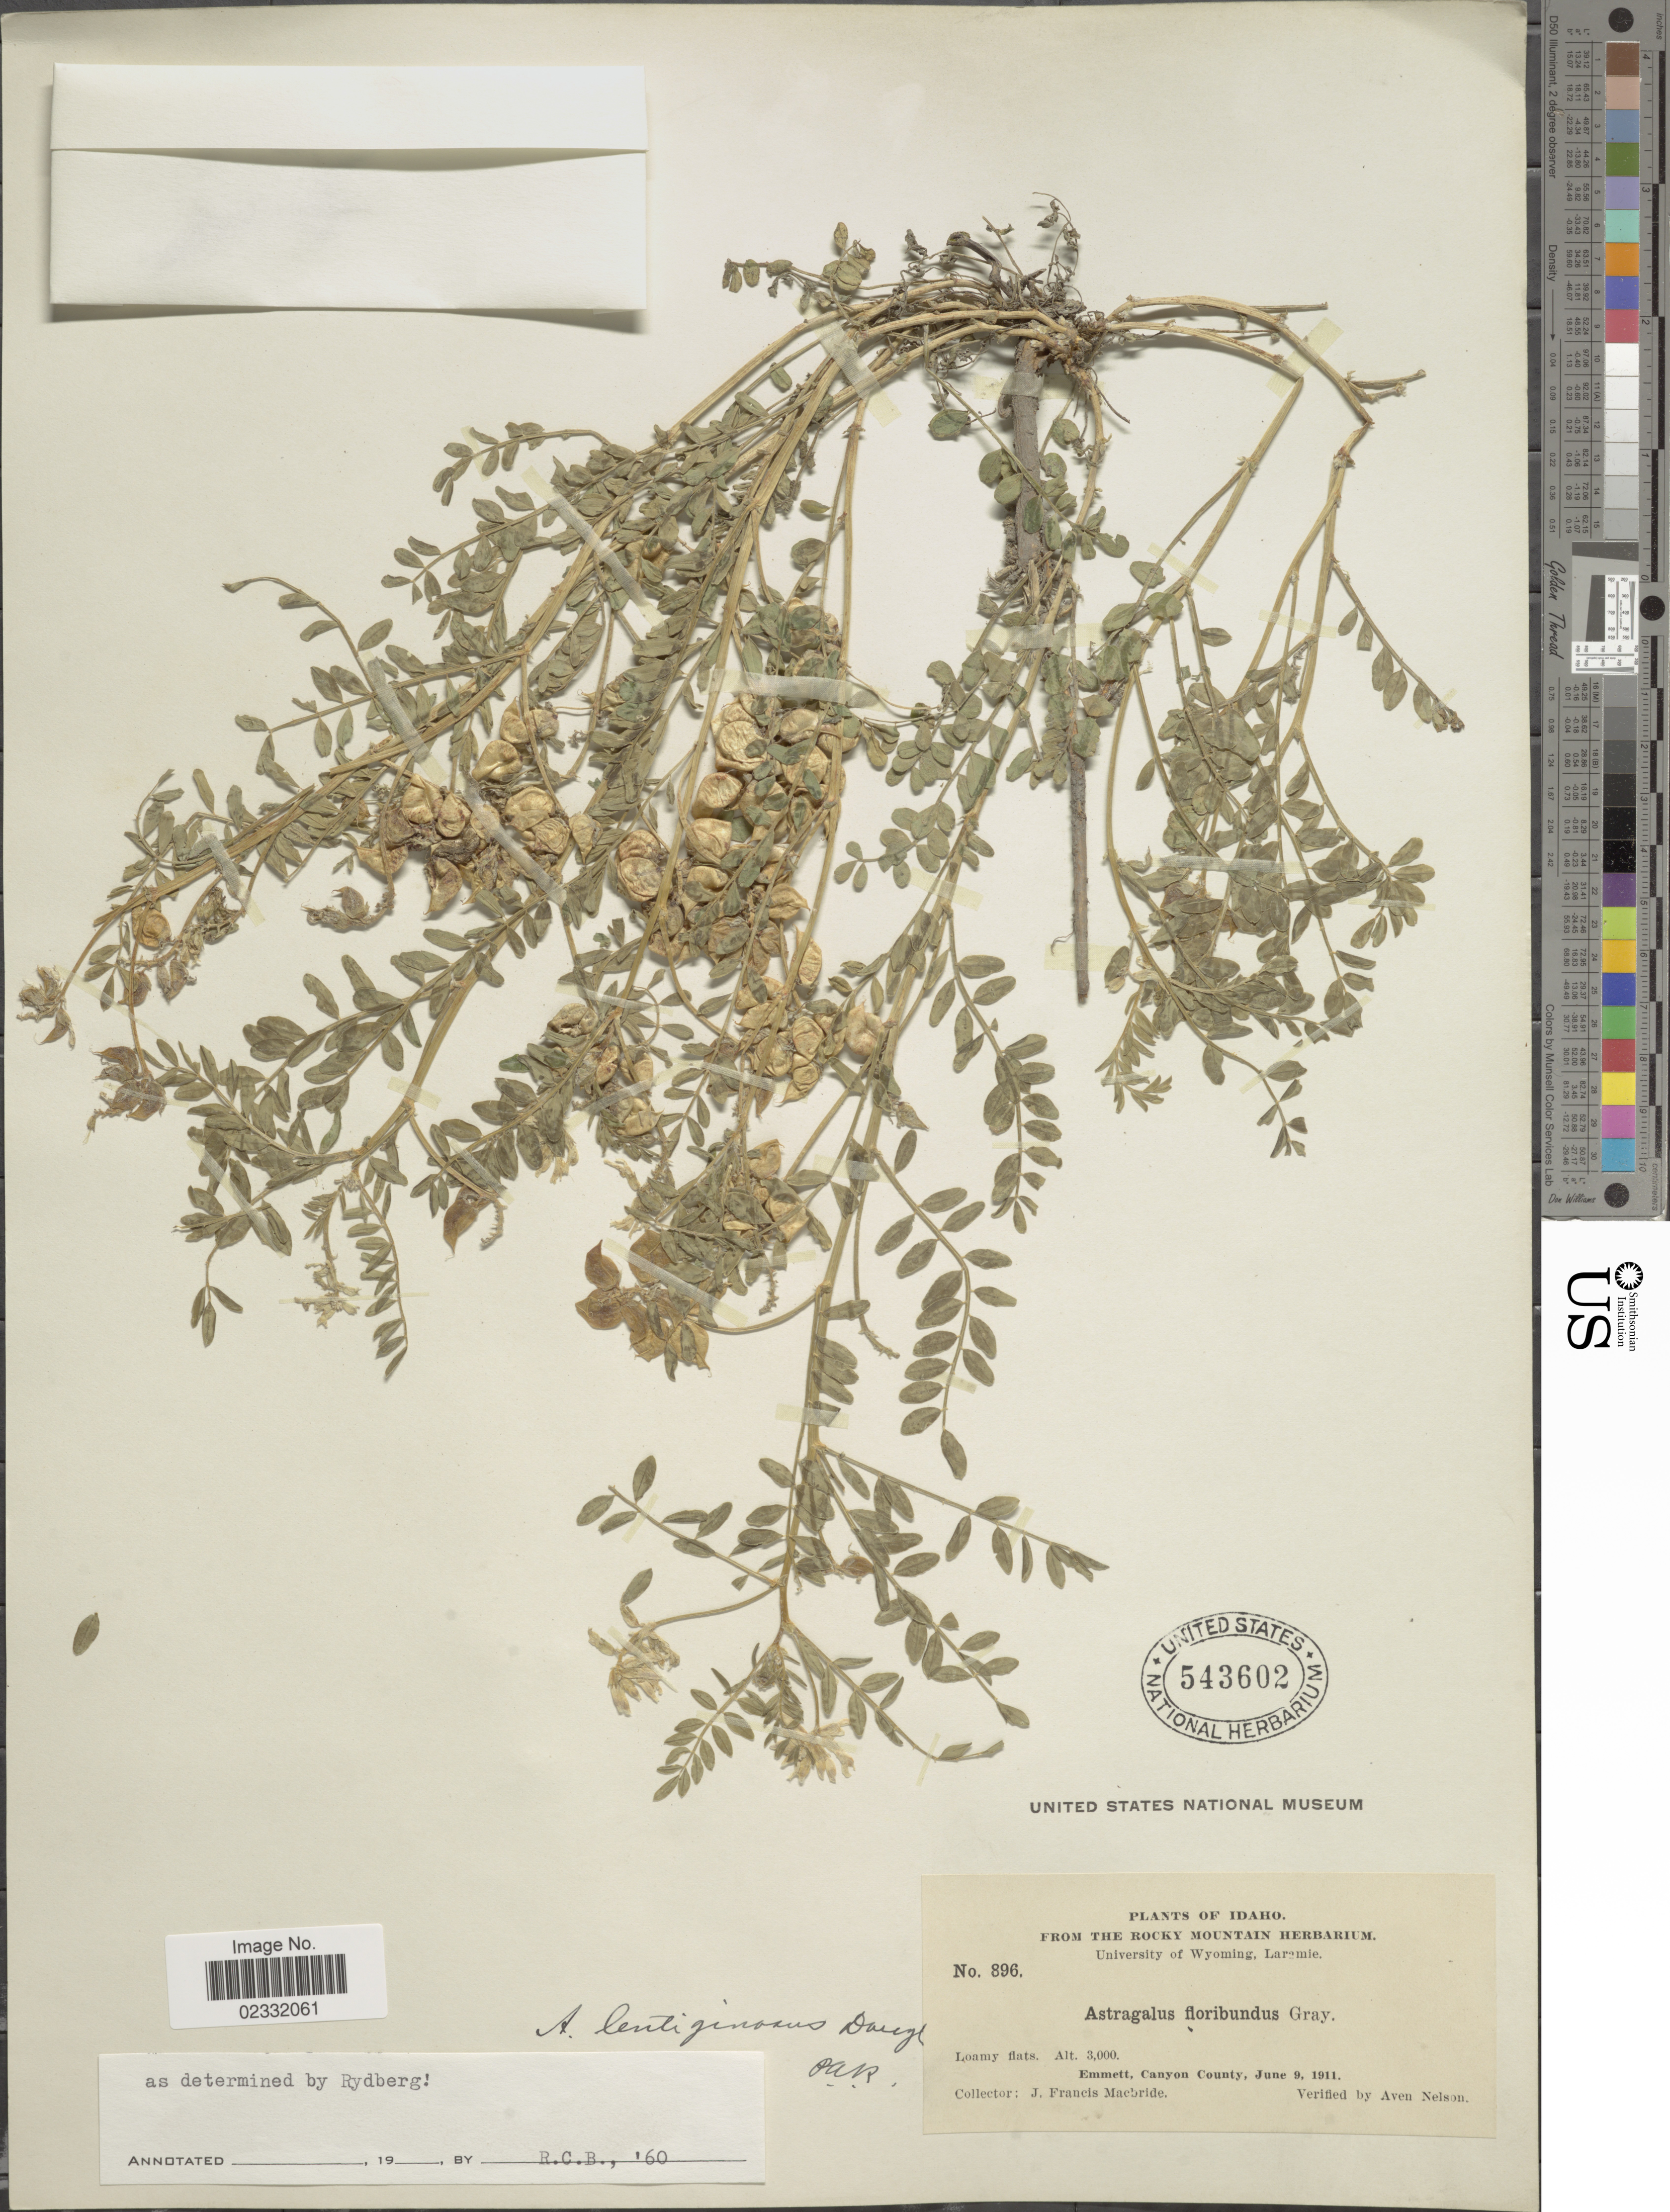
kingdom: Plantae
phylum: Tracheophyta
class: Magnoliopsida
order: Fabales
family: Fabaceae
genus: Astragalus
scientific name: Astragalus lentiginosus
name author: Douglas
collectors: J. F. Macbride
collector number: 896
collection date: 1911-06-09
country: United States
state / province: Idaho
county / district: Canyon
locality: Emmett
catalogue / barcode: US 543602